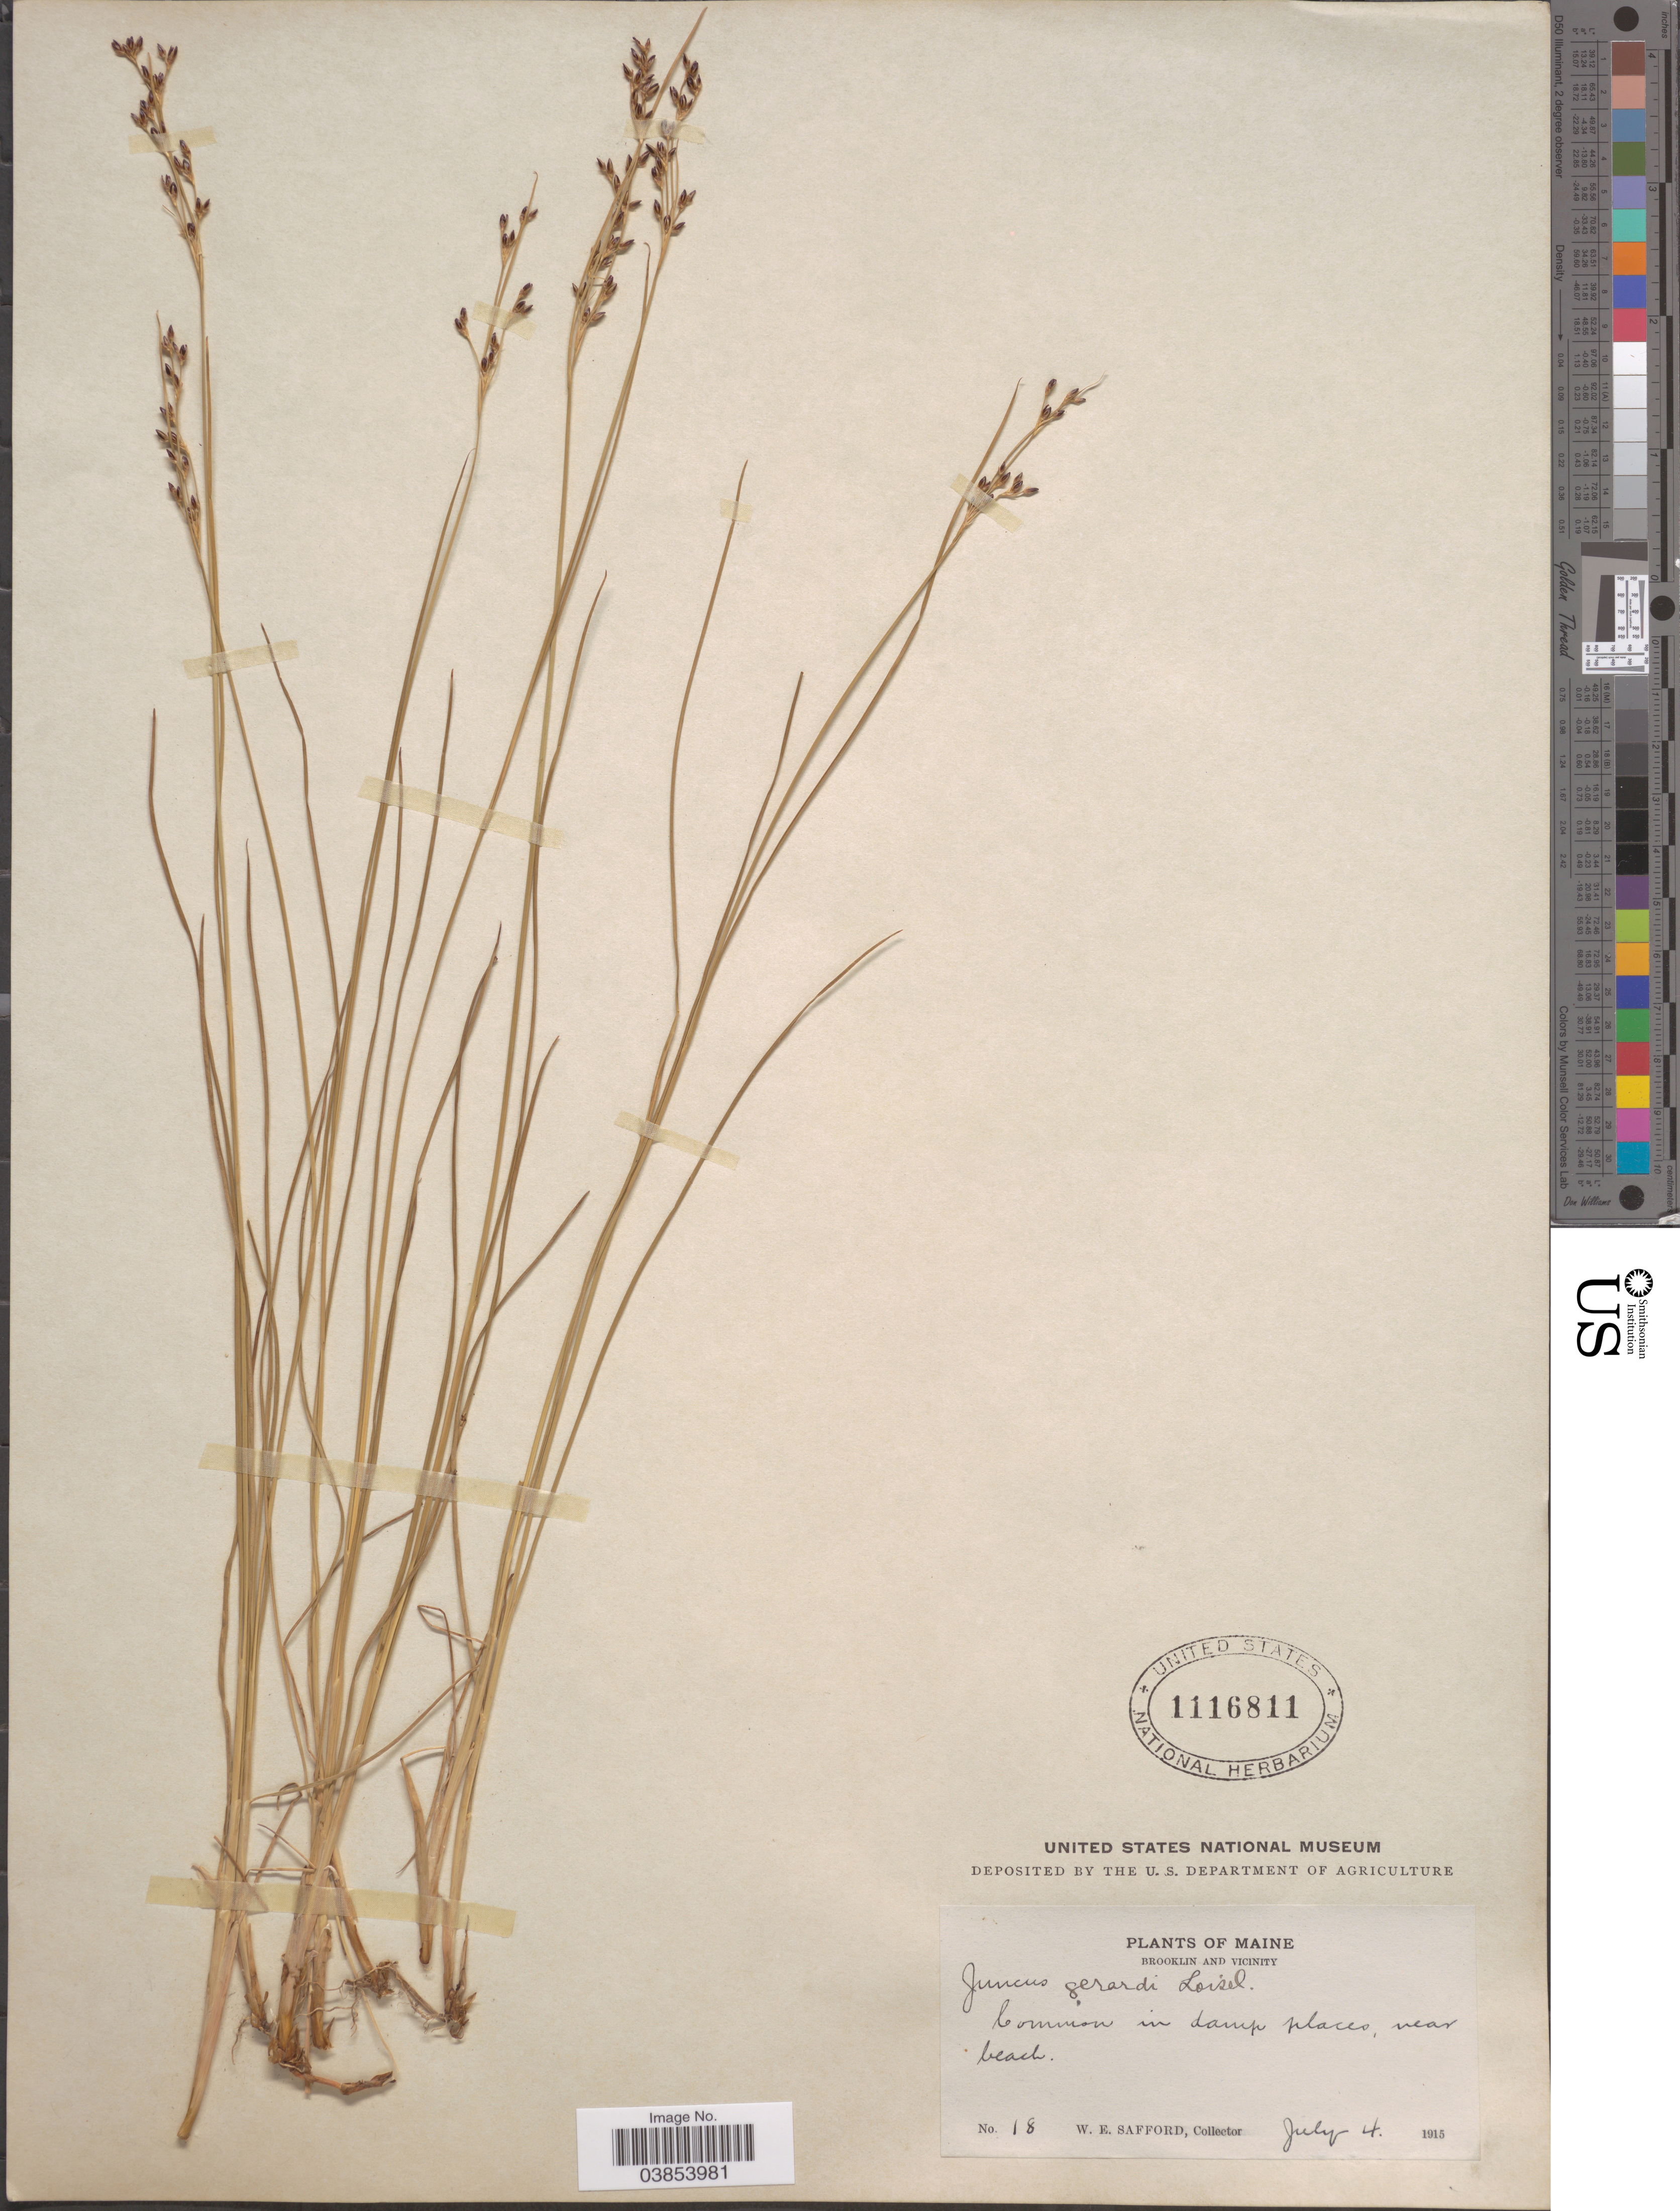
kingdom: Plantae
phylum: Tracheophyta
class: Liliopsida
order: Poales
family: Juncaceae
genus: Juncus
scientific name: Juncus gerardi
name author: Loisel.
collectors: W. E. Safford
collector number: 18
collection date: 1915-07-04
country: United States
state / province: Maine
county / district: Hancock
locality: Brooklin and Vicinity.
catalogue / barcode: US 1116811